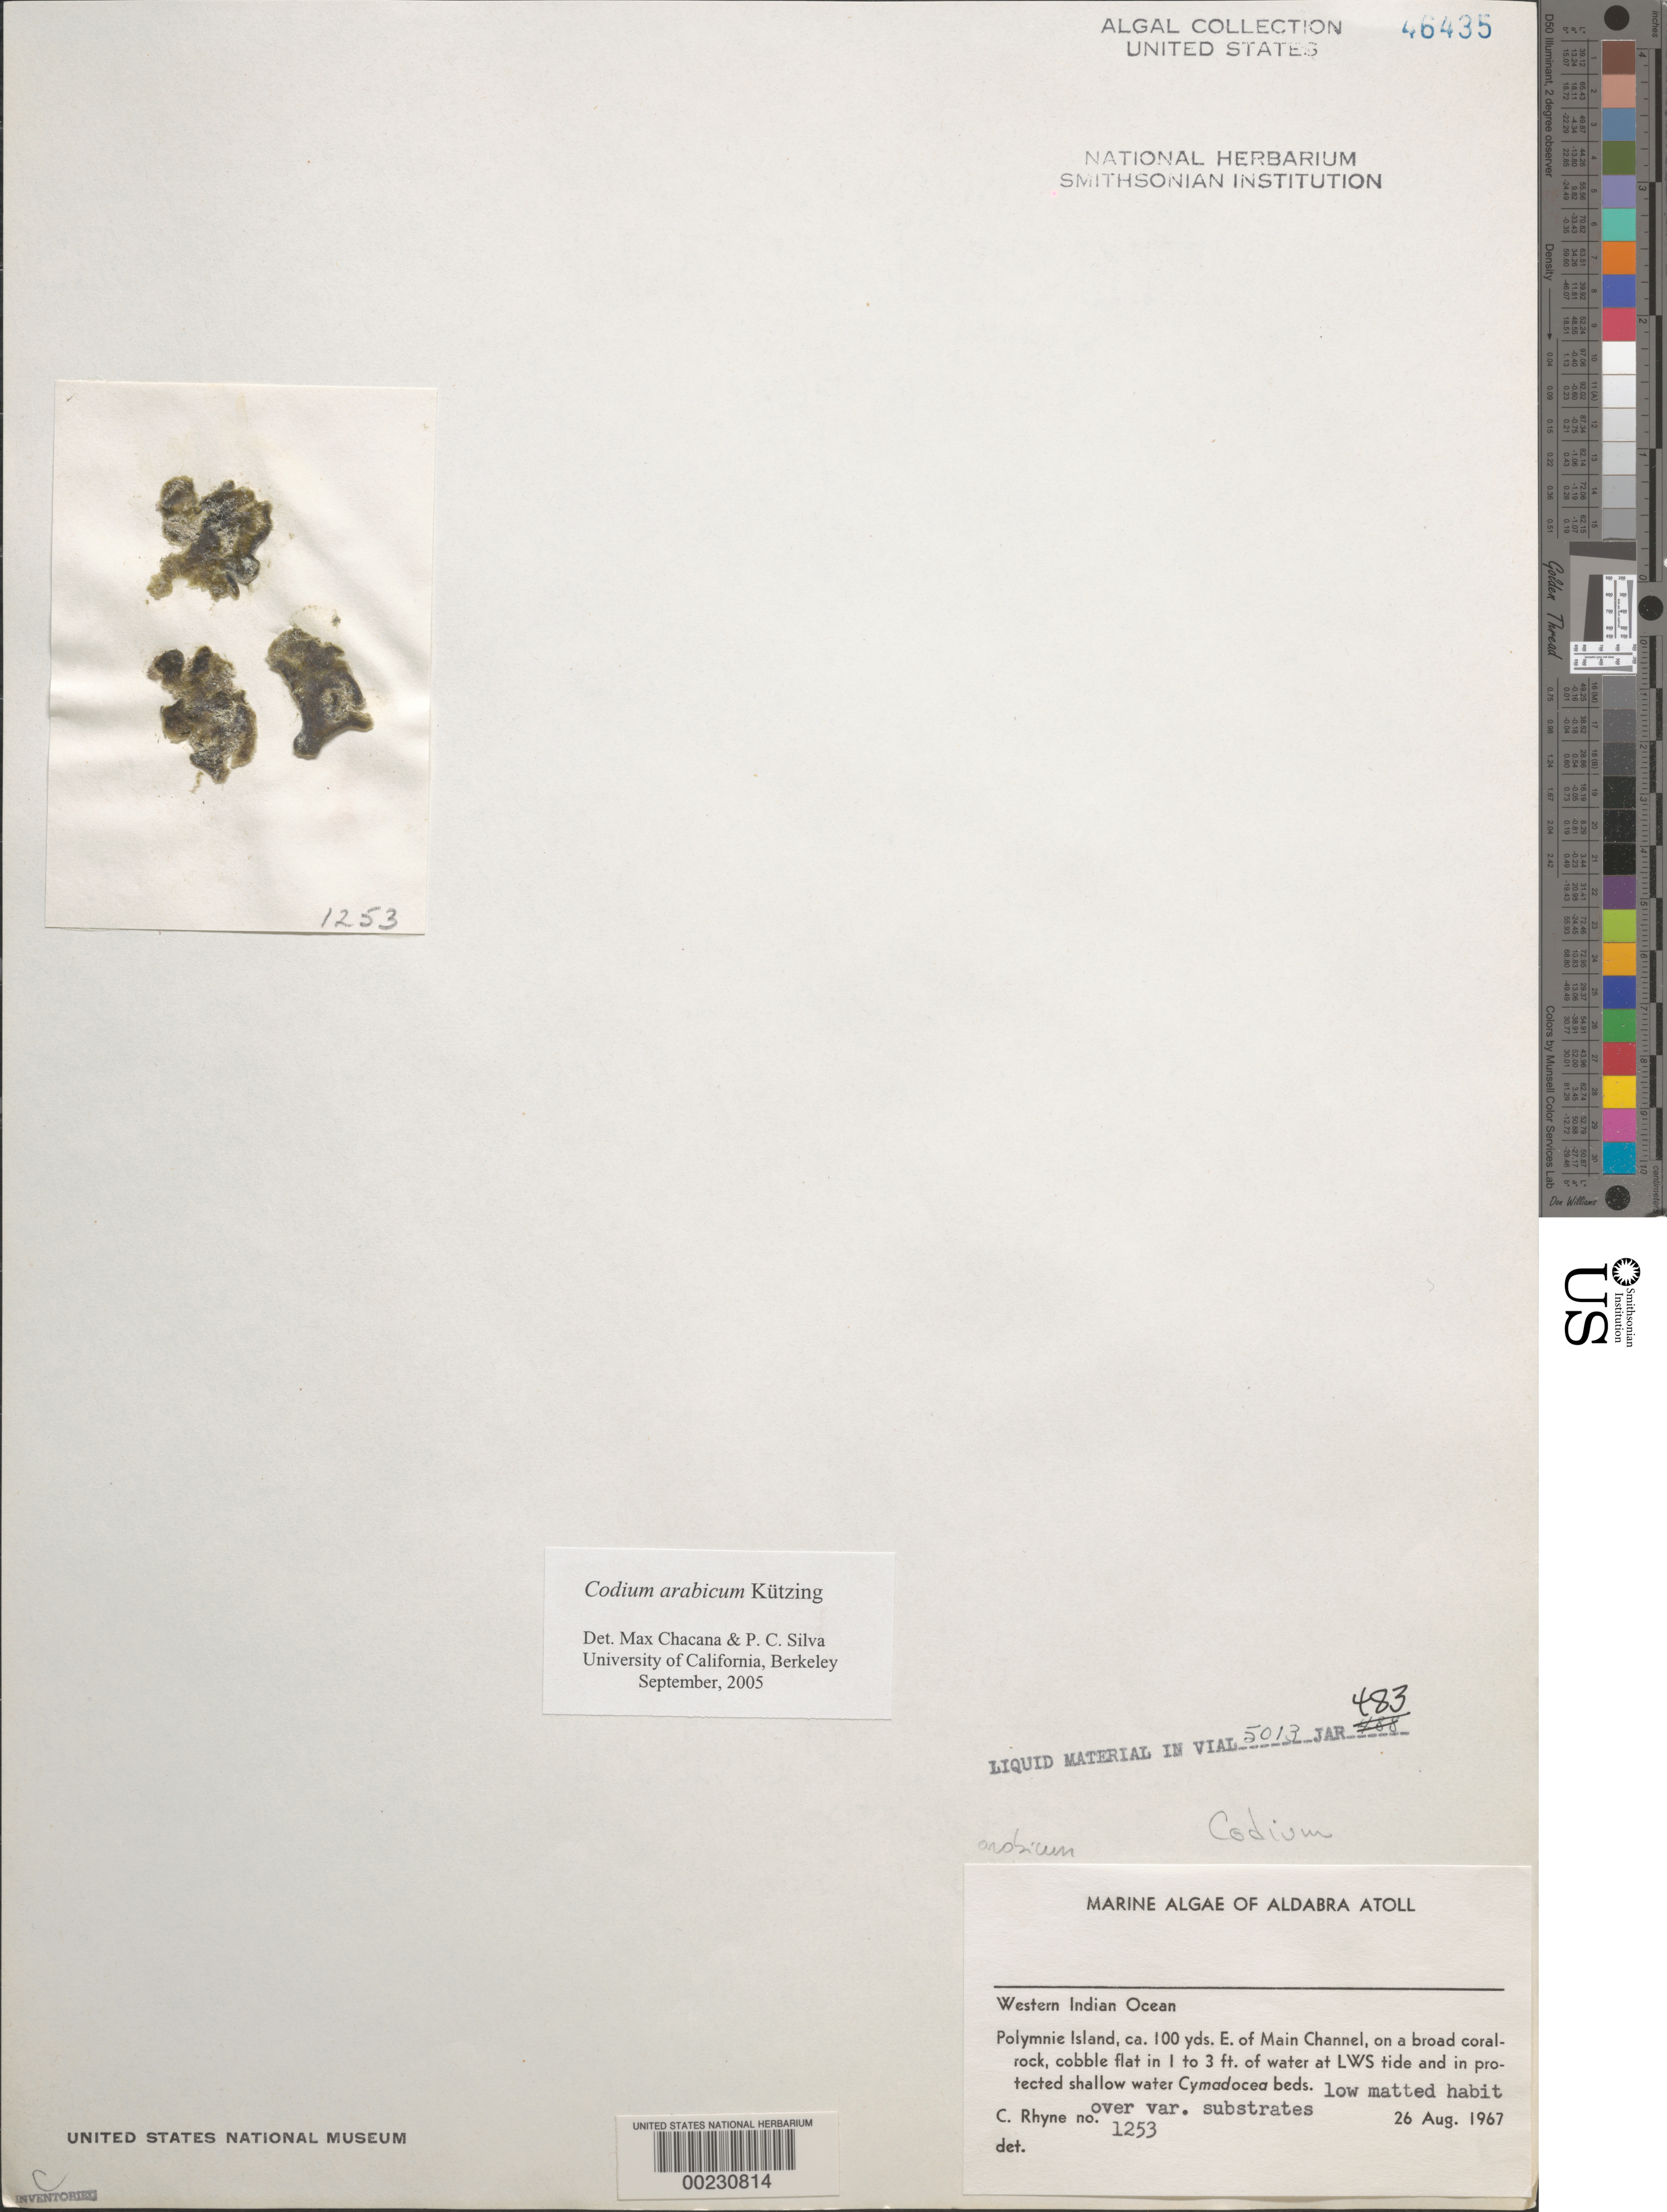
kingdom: Plantae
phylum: Chlorophyta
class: Ulvophyceae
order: Bryopsidales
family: Codiaceae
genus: Codium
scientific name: Codium arabicum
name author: Kütz.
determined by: Chacana, M. E.; Silva, P. C.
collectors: C. Rhyne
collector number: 1253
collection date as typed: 26 Aug 1967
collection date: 1967-08-26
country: Seychelles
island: Aldabra Atoll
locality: Polymnie Islet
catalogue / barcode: US 46435